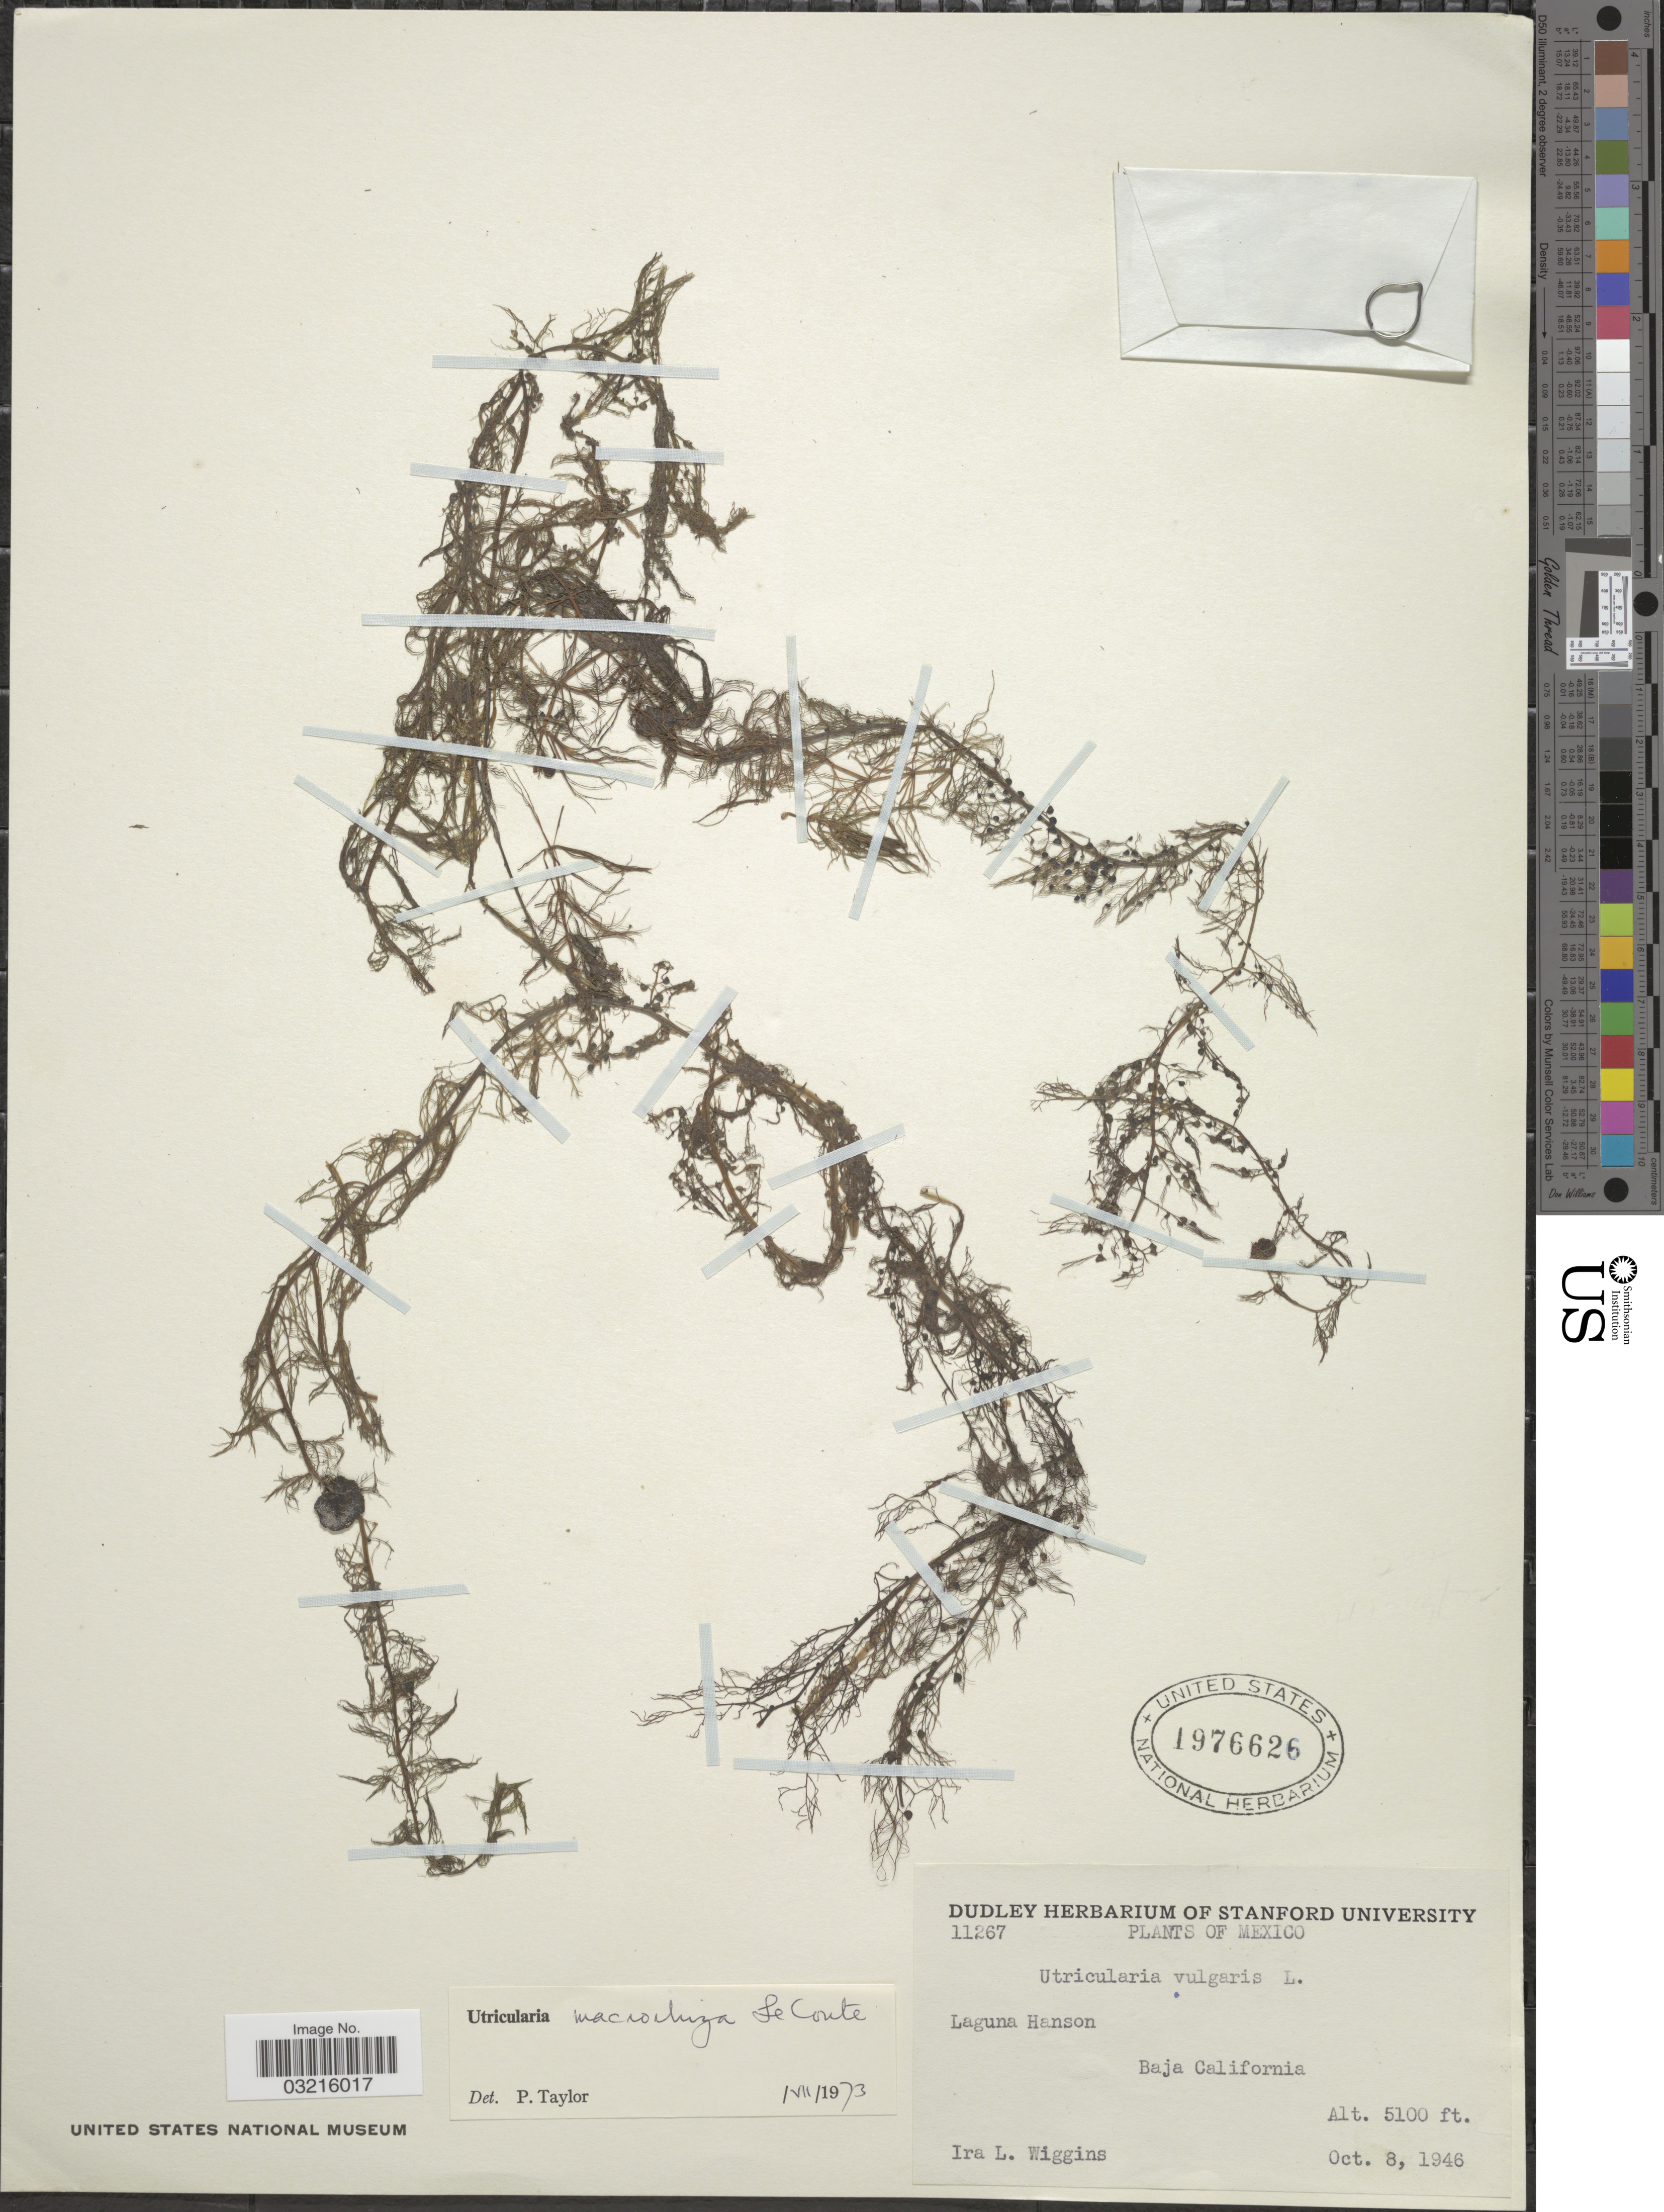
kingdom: Plantae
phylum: Tracheophyta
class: Magnoliopsida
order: Lamiales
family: Lentibulariaceae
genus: Utricularia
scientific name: Utricularia macrorhiza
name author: Leconte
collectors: I. L. Wiggins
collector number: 11267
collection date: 1946-10-08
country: Mexico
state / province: Baja California Norte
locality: Laguna Hanson.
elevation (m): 1554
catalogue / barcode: US 1976626